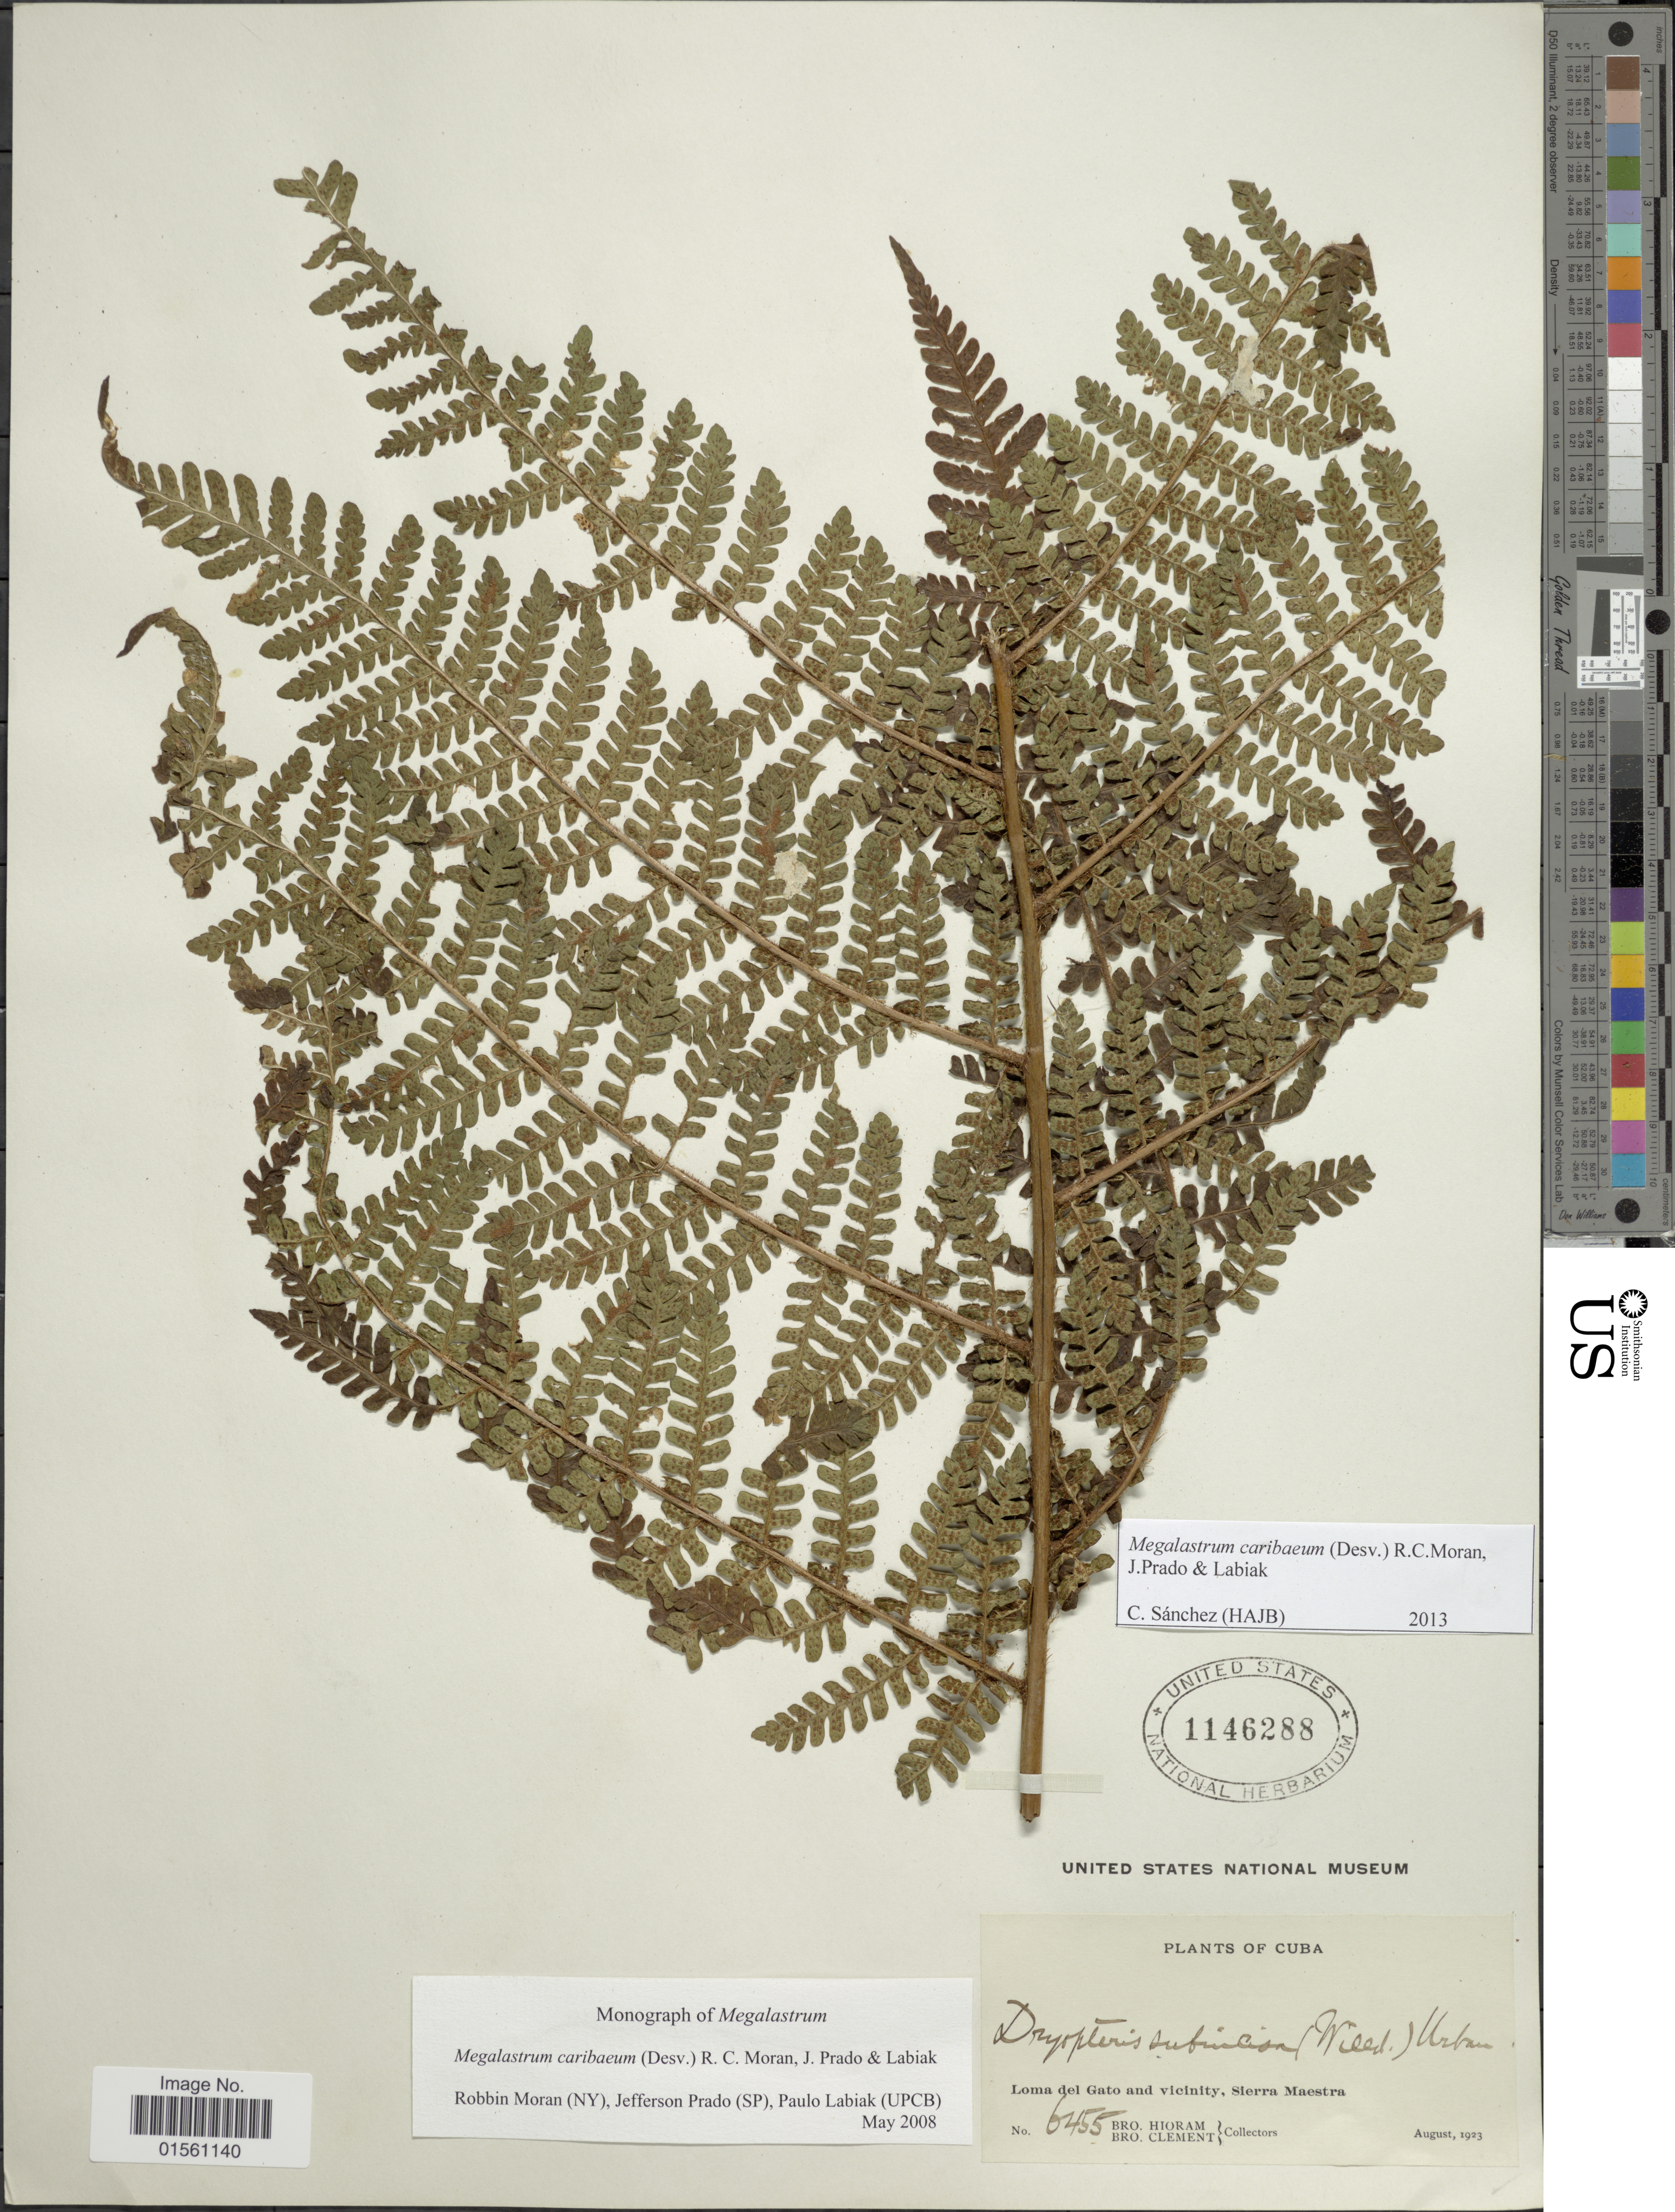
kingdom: Plantae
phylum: Tracheophyta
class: Polypodiopsida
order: Polypodiales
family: Dryopteridaceae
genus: Megalastrum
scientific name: Megalastrum caribaeum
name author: (Desv.) R.C. Moran et al.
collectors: Bro. Hioram & B. Clement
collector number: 6455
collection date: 1923-08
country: Cuba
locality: Loma del Gato and vicinity, Sierra Maestra.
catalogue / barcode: US 1146288